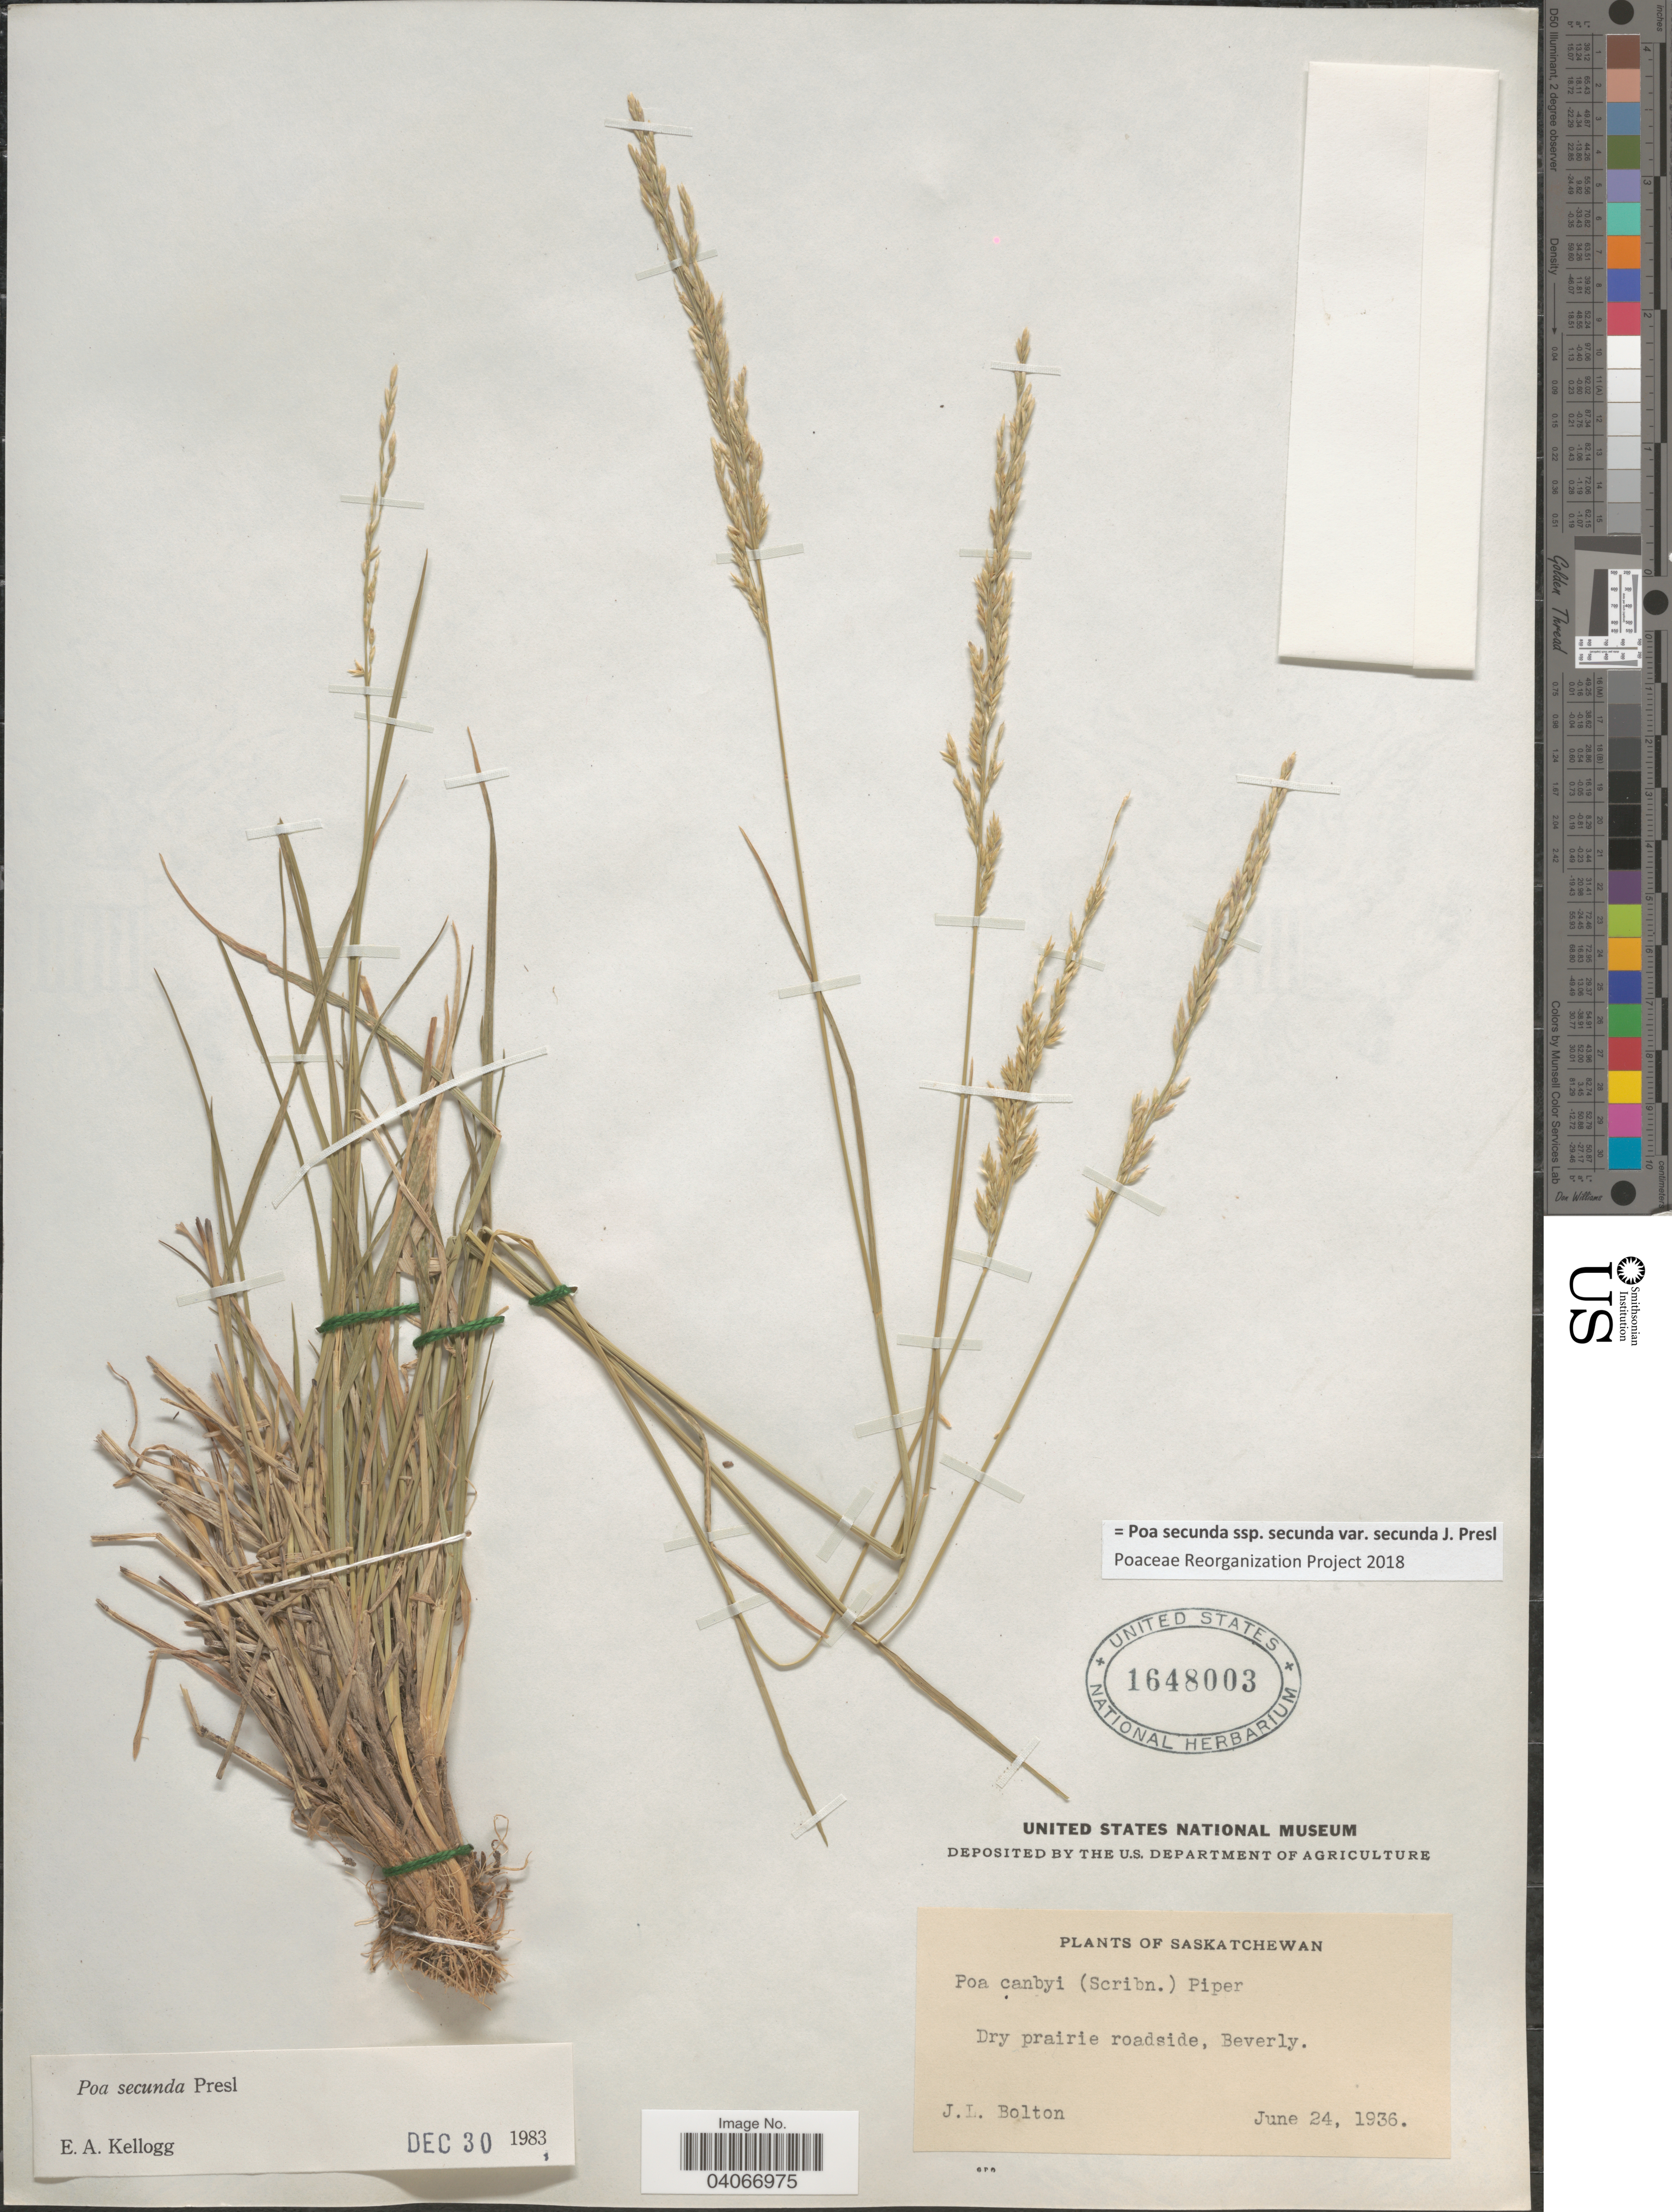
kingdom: Plantae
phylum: Tracheophyta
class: Liliopsida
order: Poales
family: Poaceae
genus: Poa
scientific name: Poa secunda subsp. secunda var. secunda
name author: J. Presl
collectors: J. Bolton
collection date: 1936-06-24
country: Canada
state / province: Saskatchewan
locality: Dry prairie roadside, Beverly.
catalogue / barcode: US 1648003